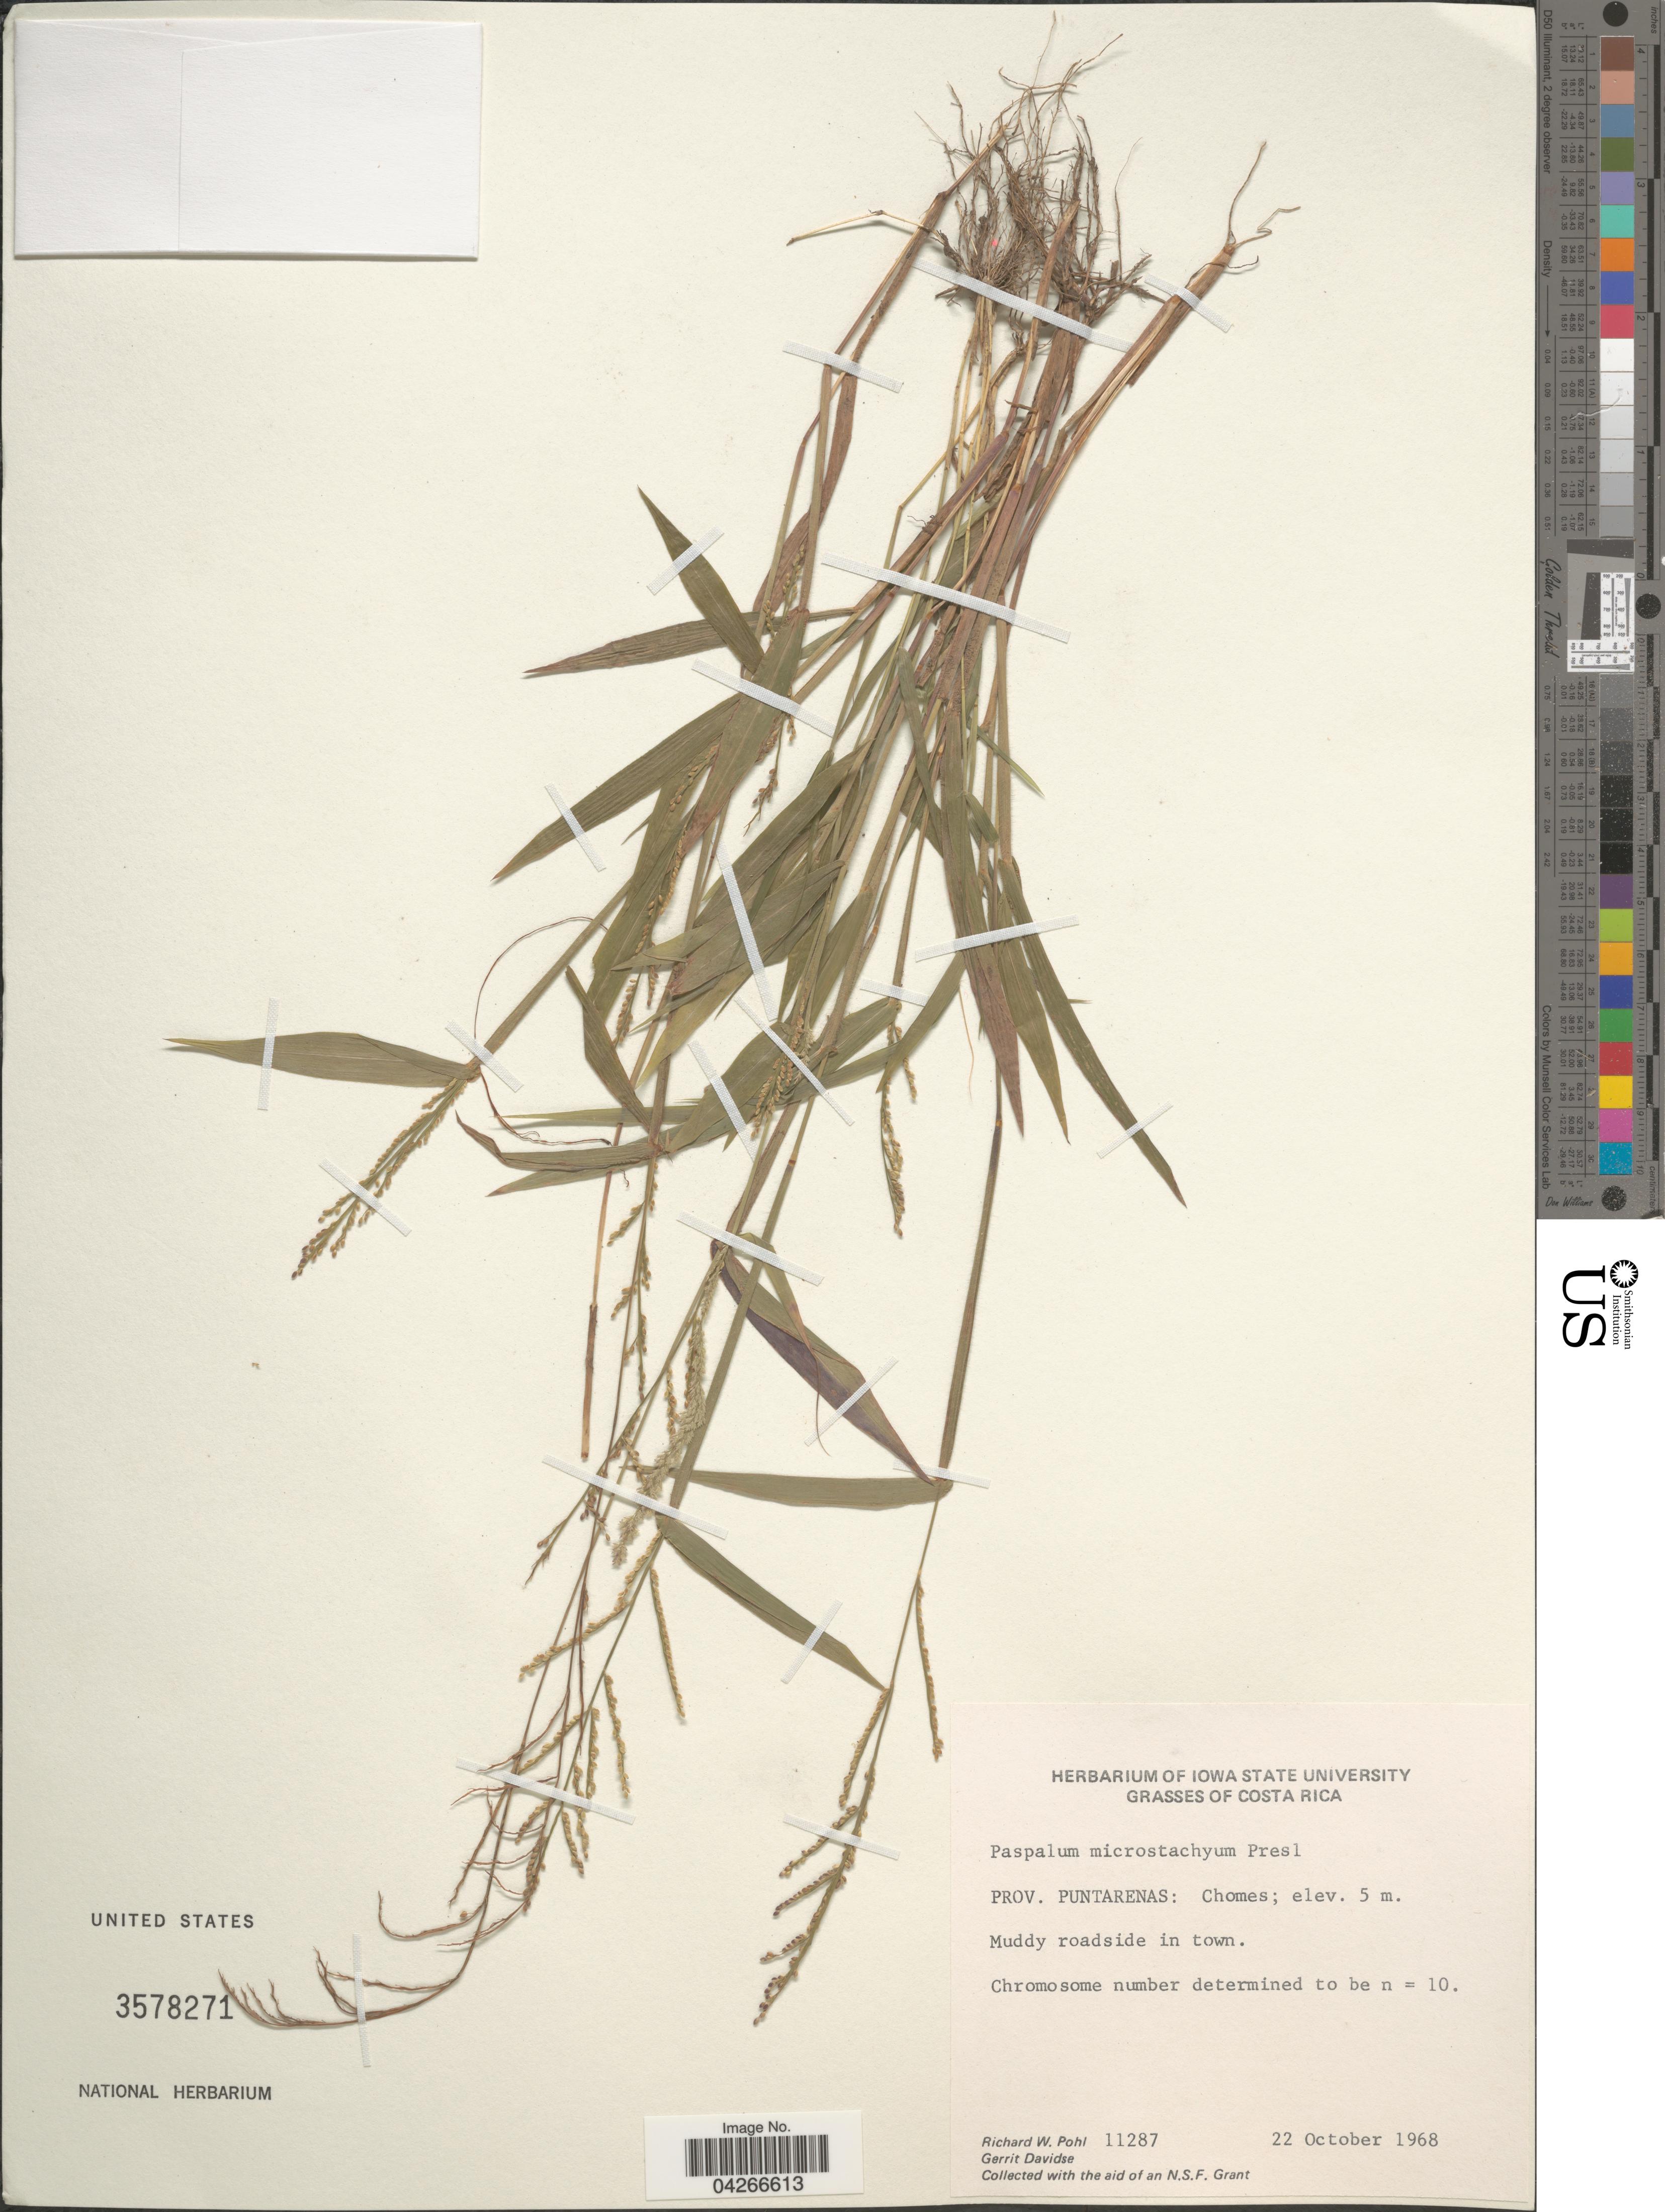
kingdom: Plantae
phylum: Tracheophyta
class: Liliopsida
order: Poales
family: Poaceae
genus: Paspalum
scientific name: Paspalum microstachyum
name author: J. Presl in C. Presl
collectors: R. W. Pohl & G. Davidse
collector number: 11287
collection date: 1968-10-22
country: Costa Rica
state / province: Puntarenas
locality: Chomes.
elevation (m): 5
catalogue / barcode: US 3578271